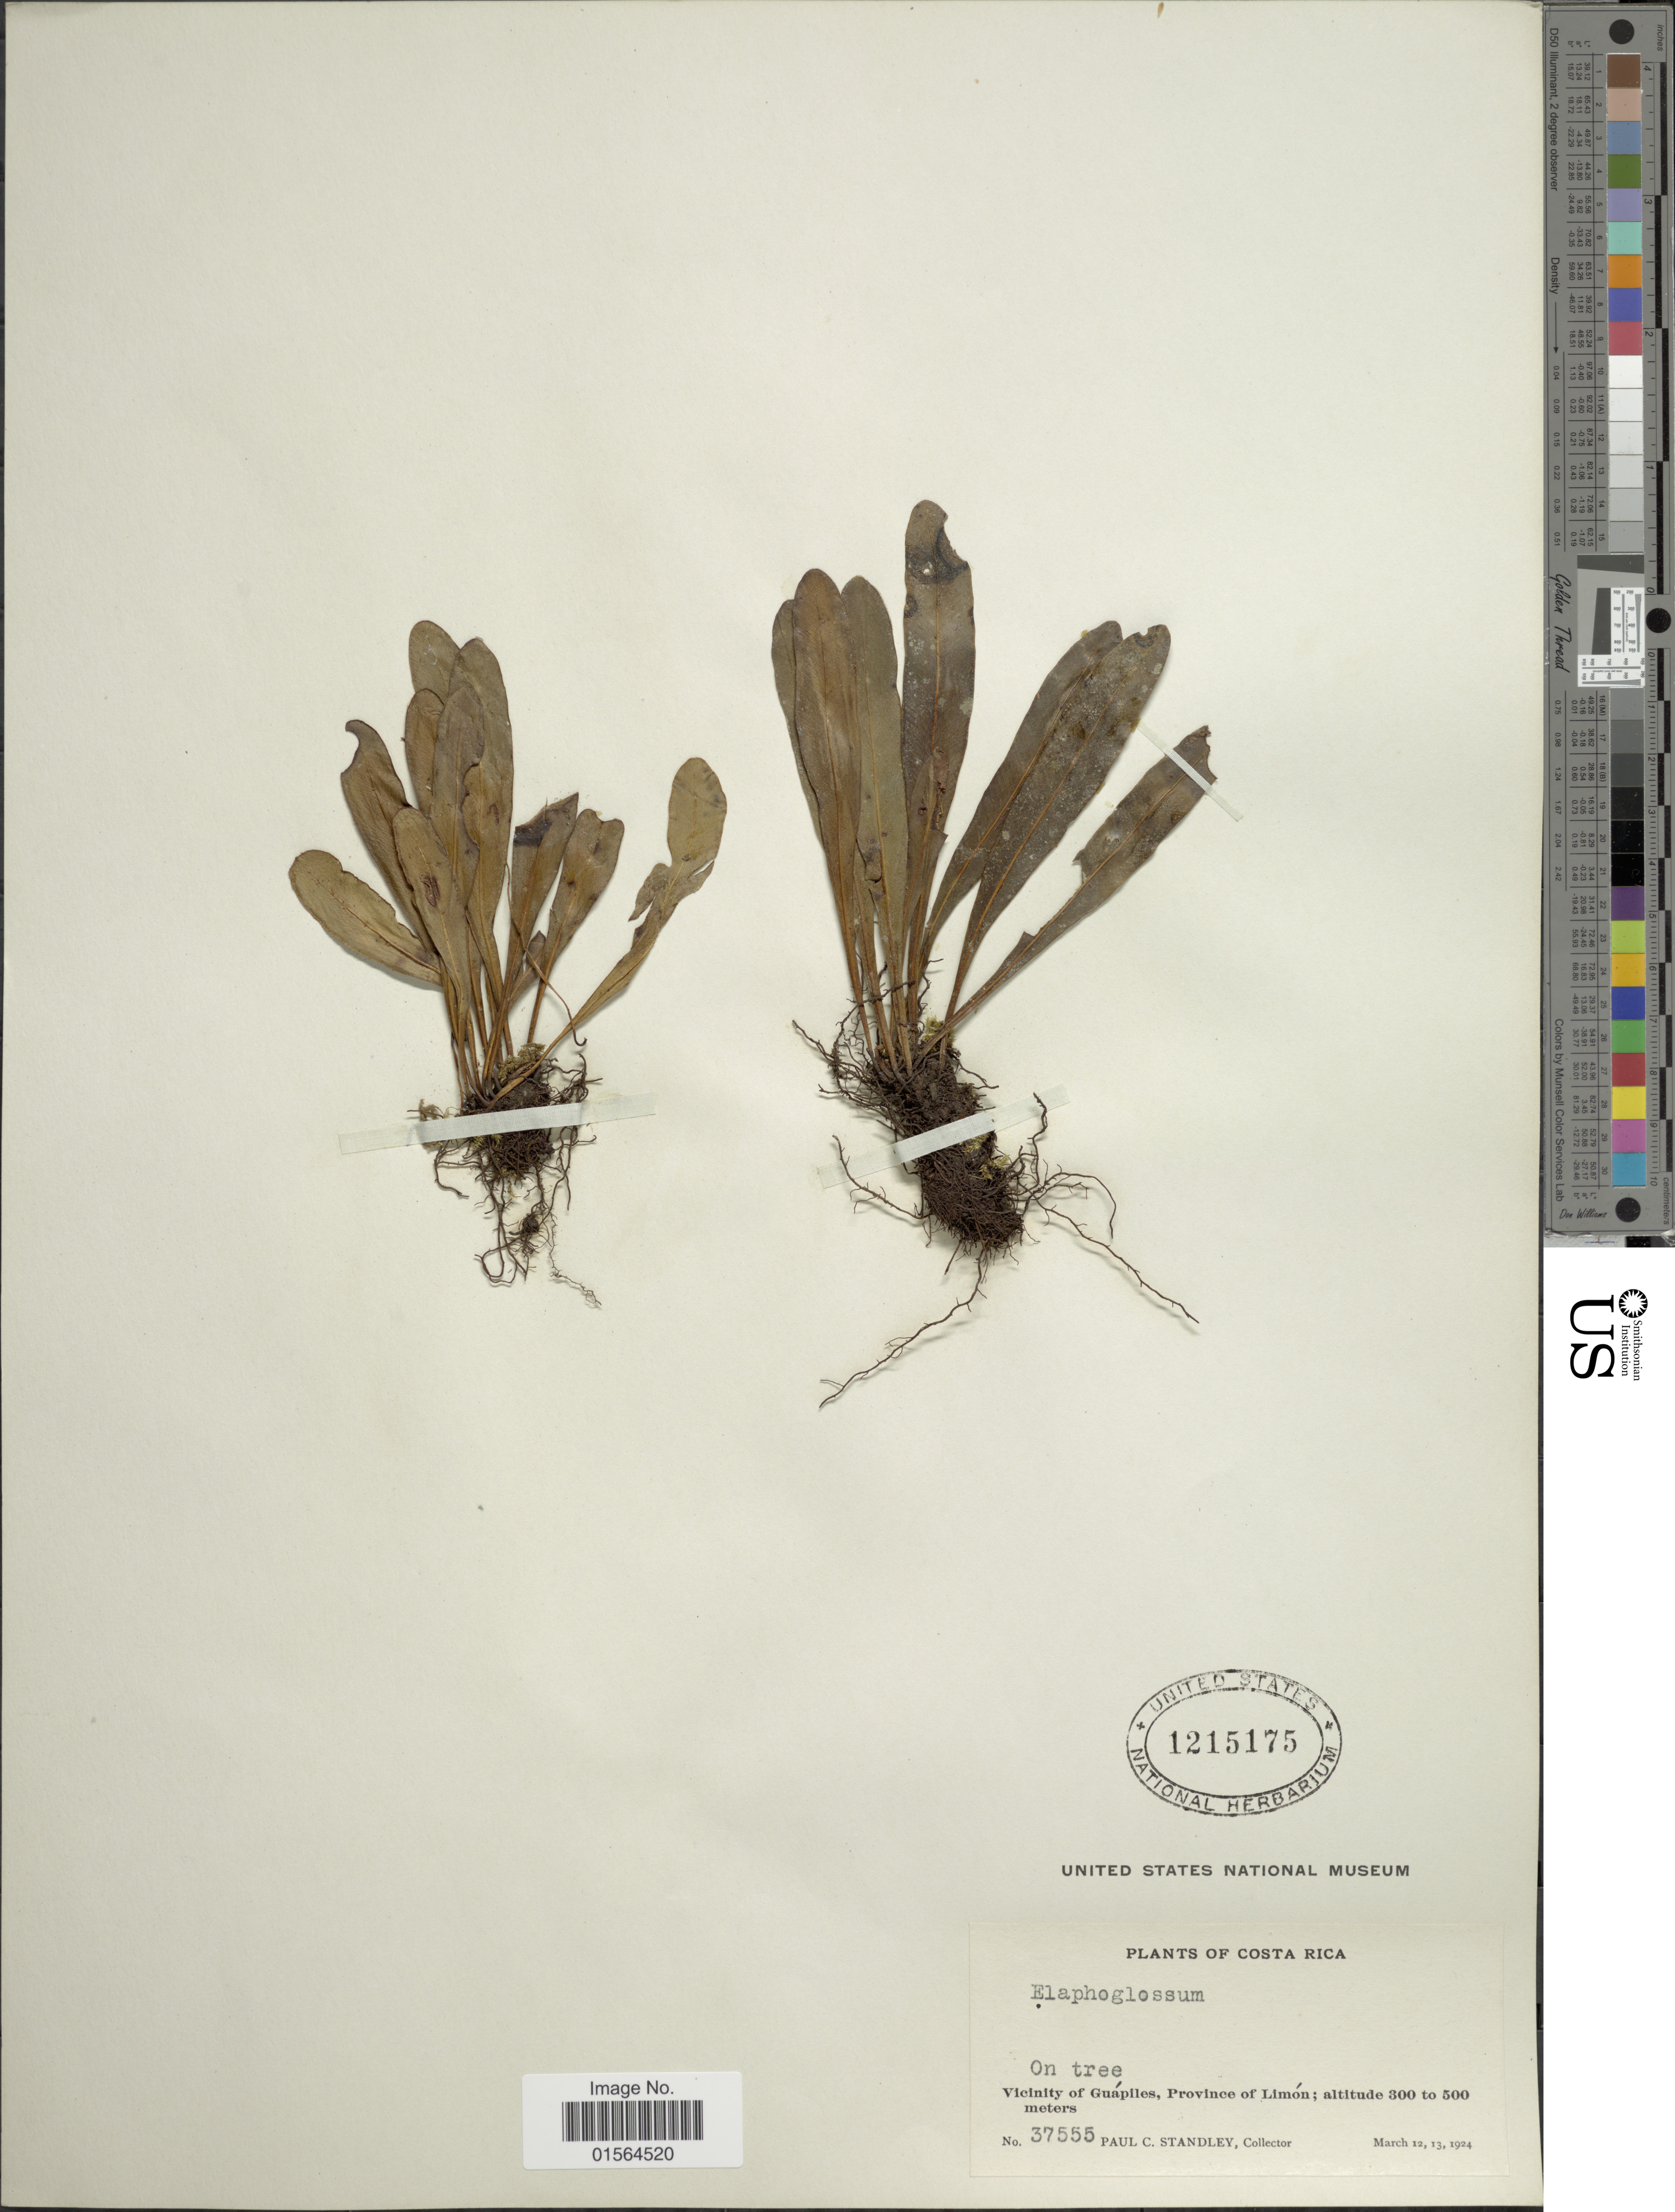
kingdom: Plantae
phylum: Tracheophyta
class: Polypodiopsida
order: Polypodiales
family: Dryopteridaceae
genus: Elaphoglossum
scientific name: Elaphoglossum palmense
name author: Christ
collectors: P. C. Standley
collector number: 37555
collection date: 1924-03-12/1924-03-13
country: Costa Rica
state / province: Limón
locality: Vicinity of Guapiles, Province of Limon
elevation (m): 300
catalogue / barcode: US 1215175